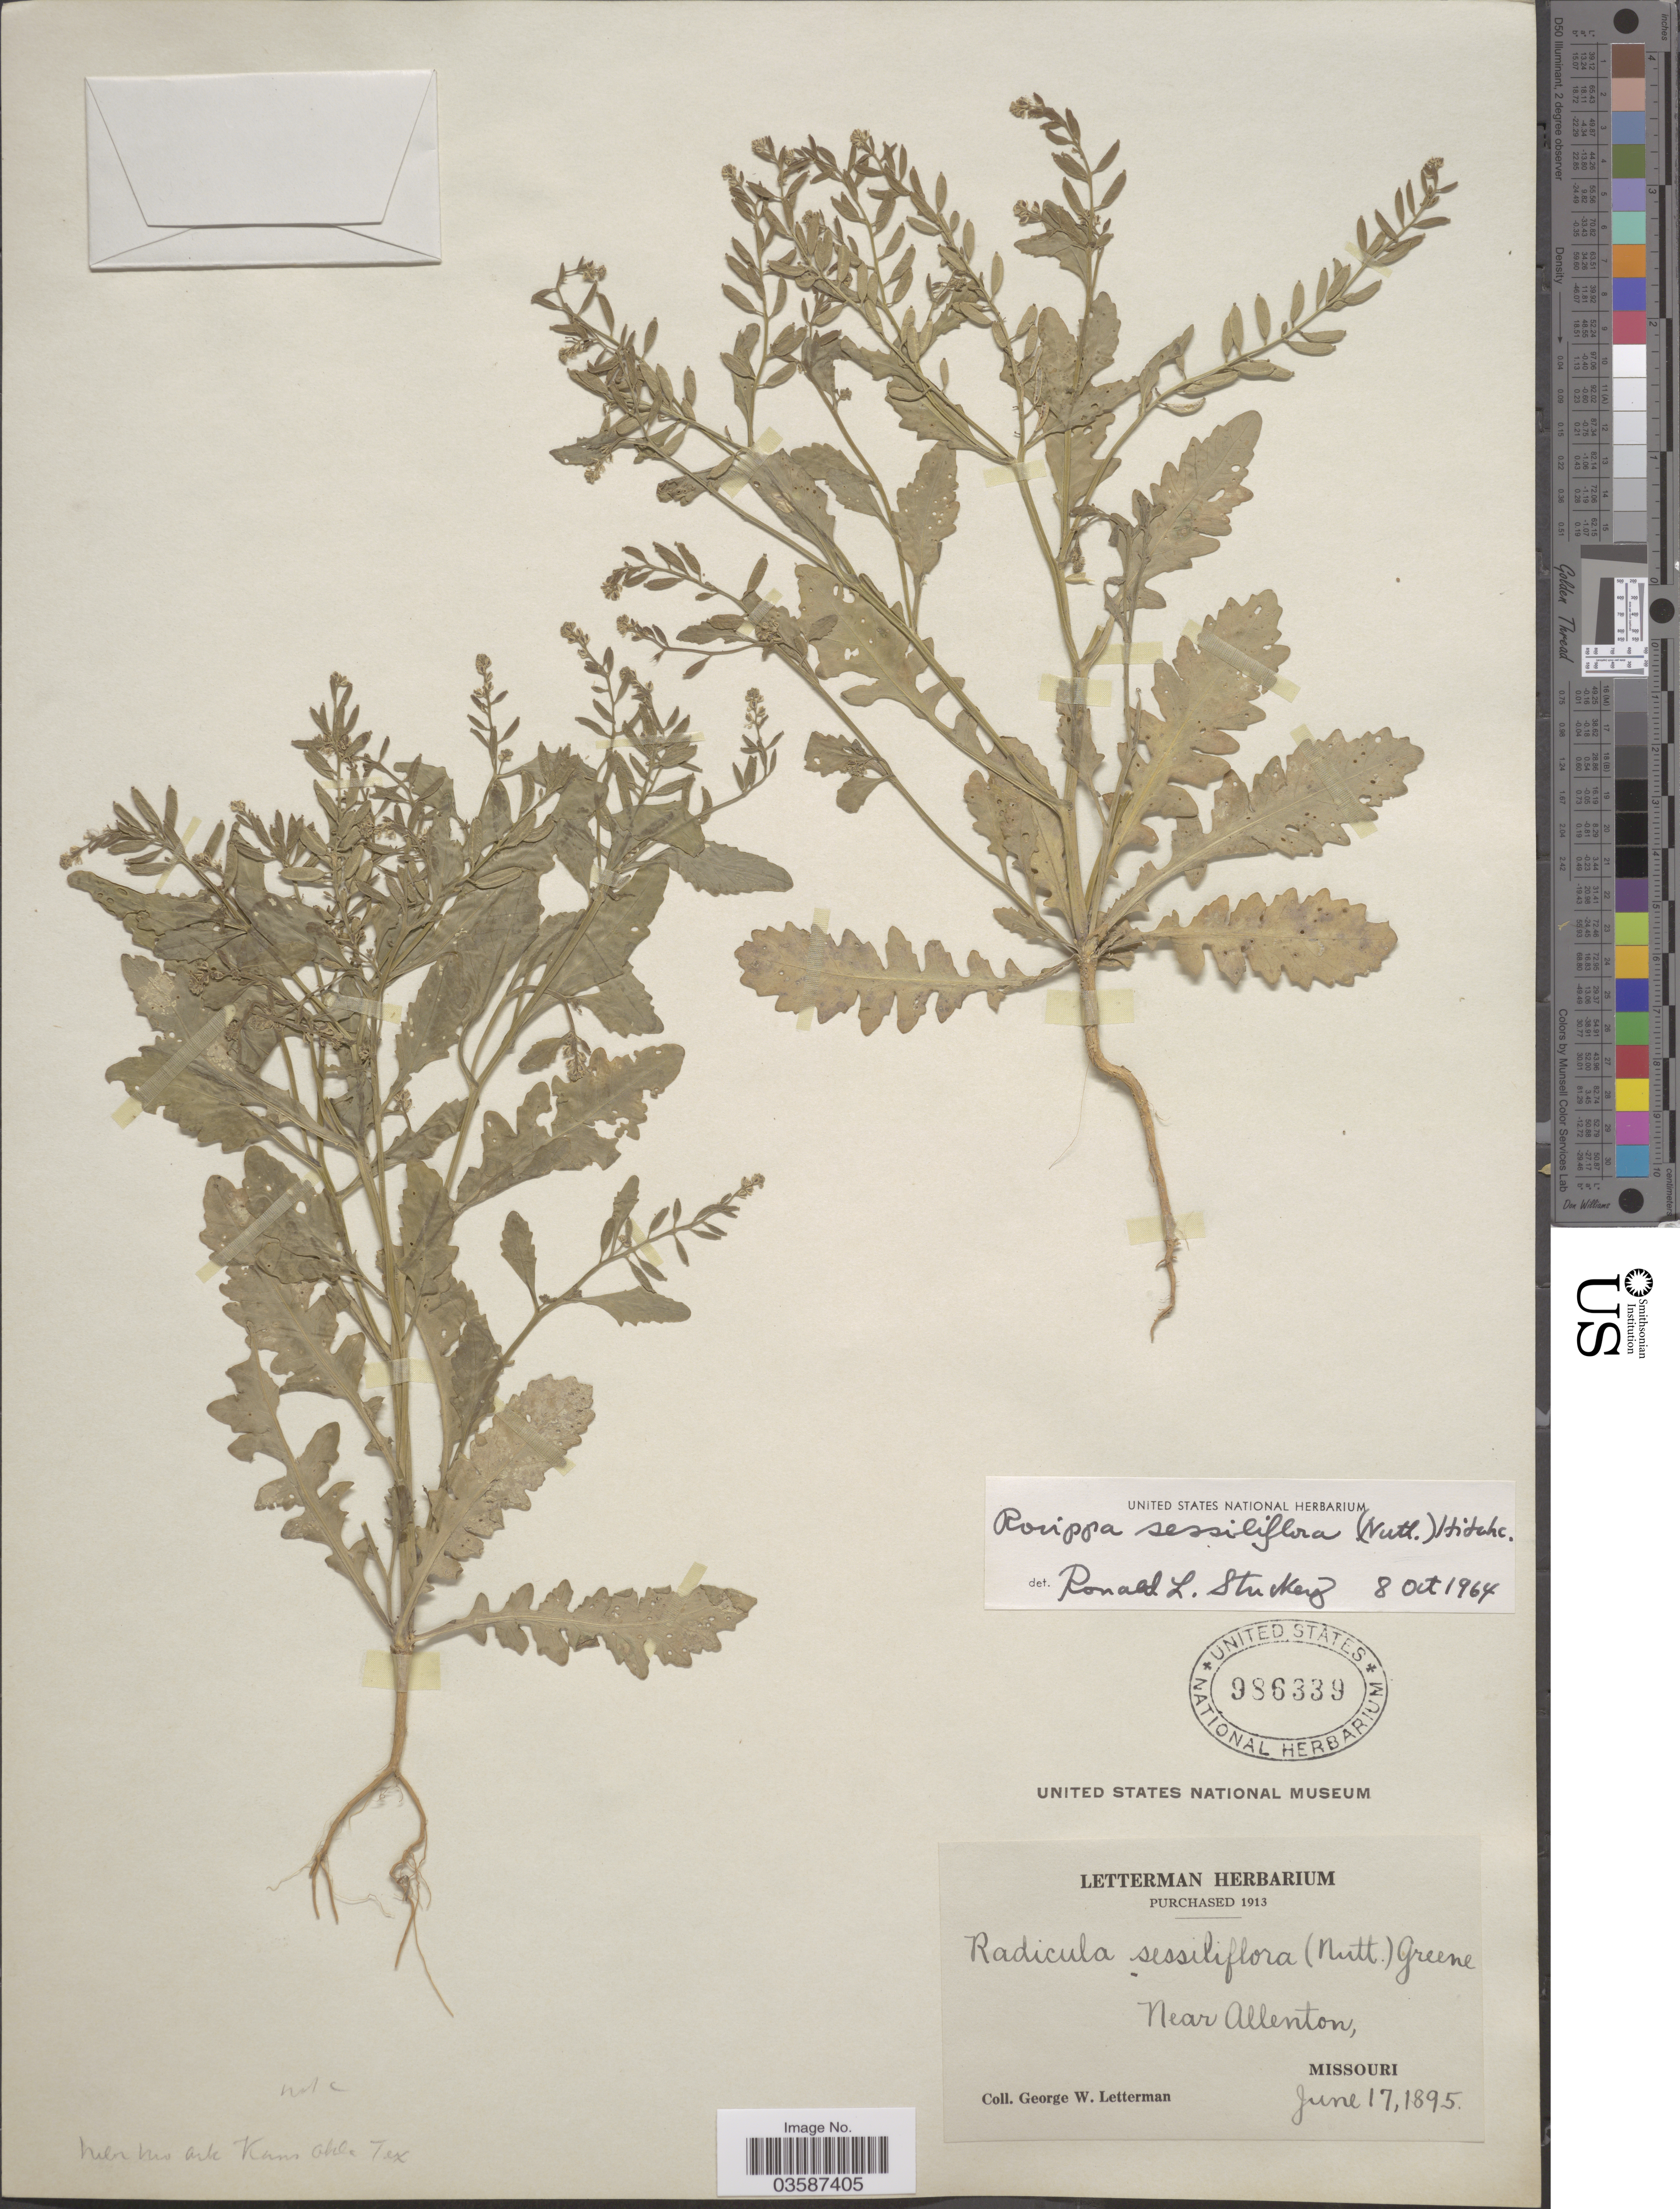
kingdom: Plantae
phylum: Tracheophyta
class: Magnoliopsida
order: Brassicales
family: Brassicaceae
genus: Rorippa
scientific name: Rorippa sessiliflora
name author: (Nutt.) Hitchc.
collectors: G. W. Letterman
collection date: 1895-06-17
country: United States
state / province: Missouri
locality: Near Allenton.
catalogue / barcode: US 986339